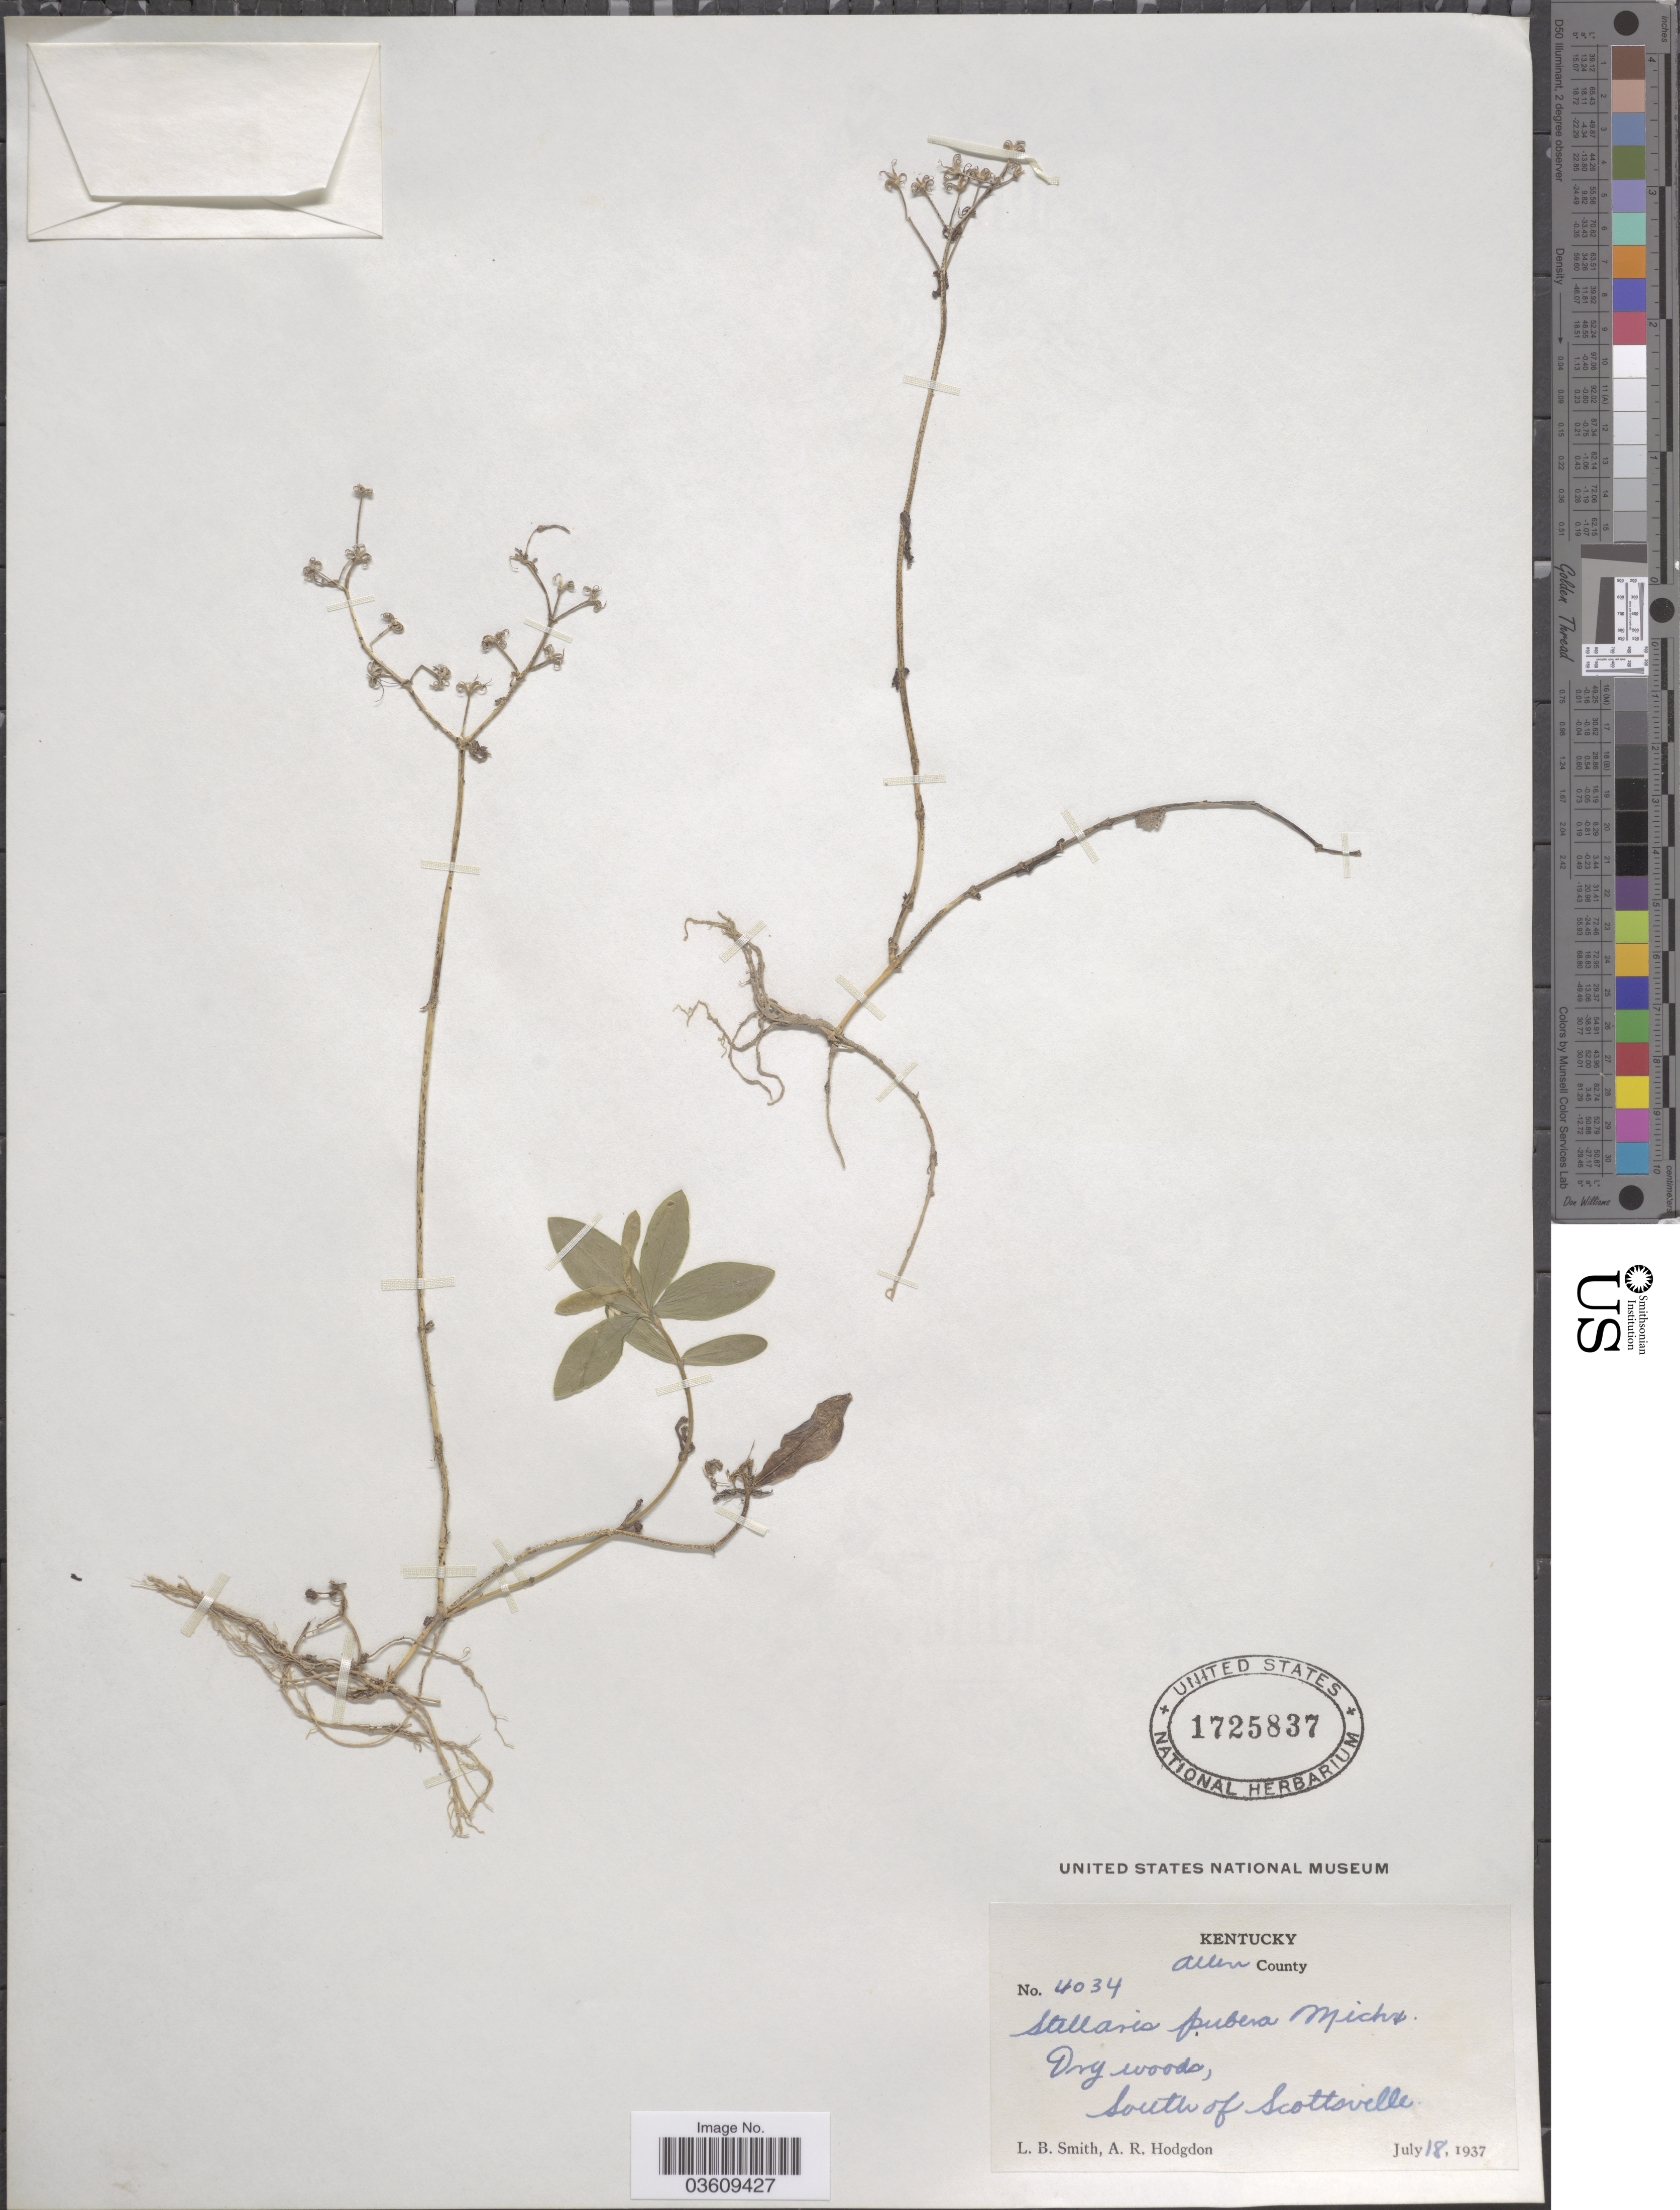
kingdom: Plantae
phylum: Tracheophyta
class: Magnoliopsida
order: Caryophyllales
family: Caryophyllaceae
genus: Stellaria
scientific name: Stellaria pubera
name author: Michx.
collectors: L. Smith & A. R. Hodgdon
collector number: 4034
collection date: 1937-07-18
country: United States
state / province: Kentucky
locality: Allen County. South of Scottsville.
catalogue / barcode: US 1725837